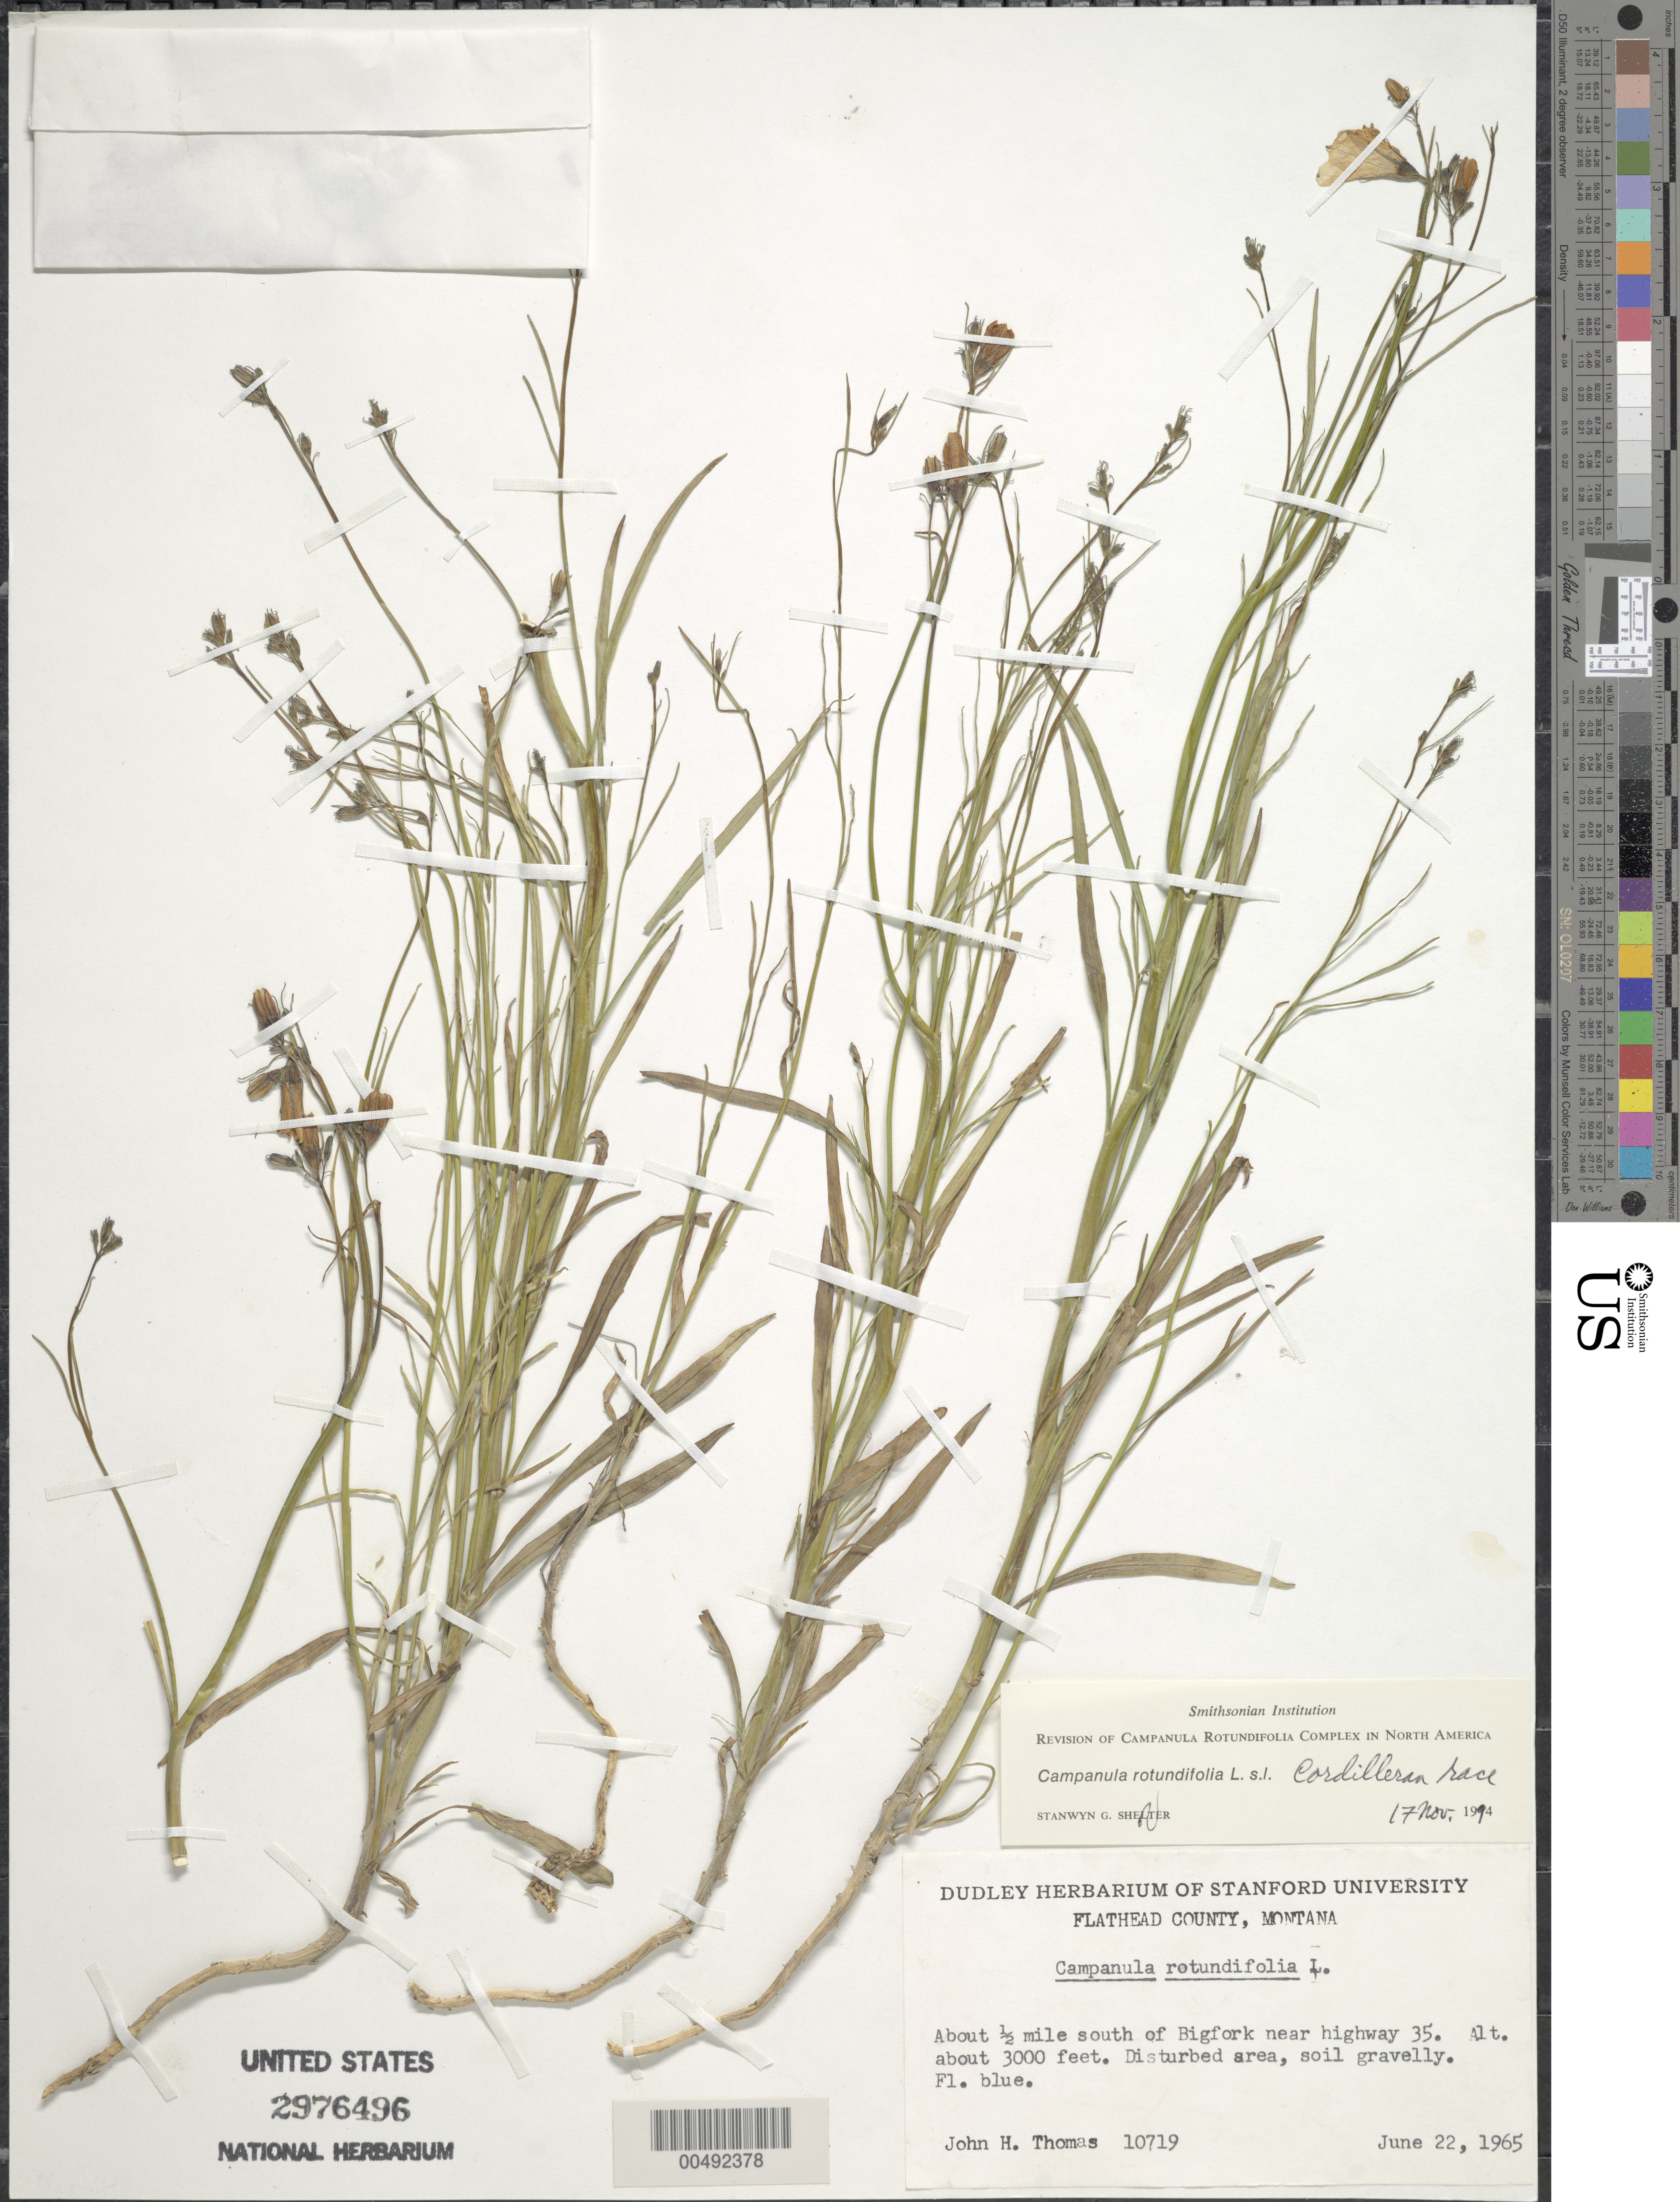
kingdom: Plantae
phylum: Tracheophyta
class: Magnoliopsida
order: Asterales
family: Campanulaceae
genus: Campanula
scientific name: Campanula rotundifolia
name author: L.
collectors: J. H. Thomas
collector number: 10719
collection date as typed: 22 Jun 1965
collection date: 1965-06-22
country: United States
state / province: Montana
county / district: Flathead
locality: ½ mi. S of Bigfork near Highway 35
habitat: disturbed area, soil gravelly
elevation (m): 914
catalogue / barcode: US 2976496